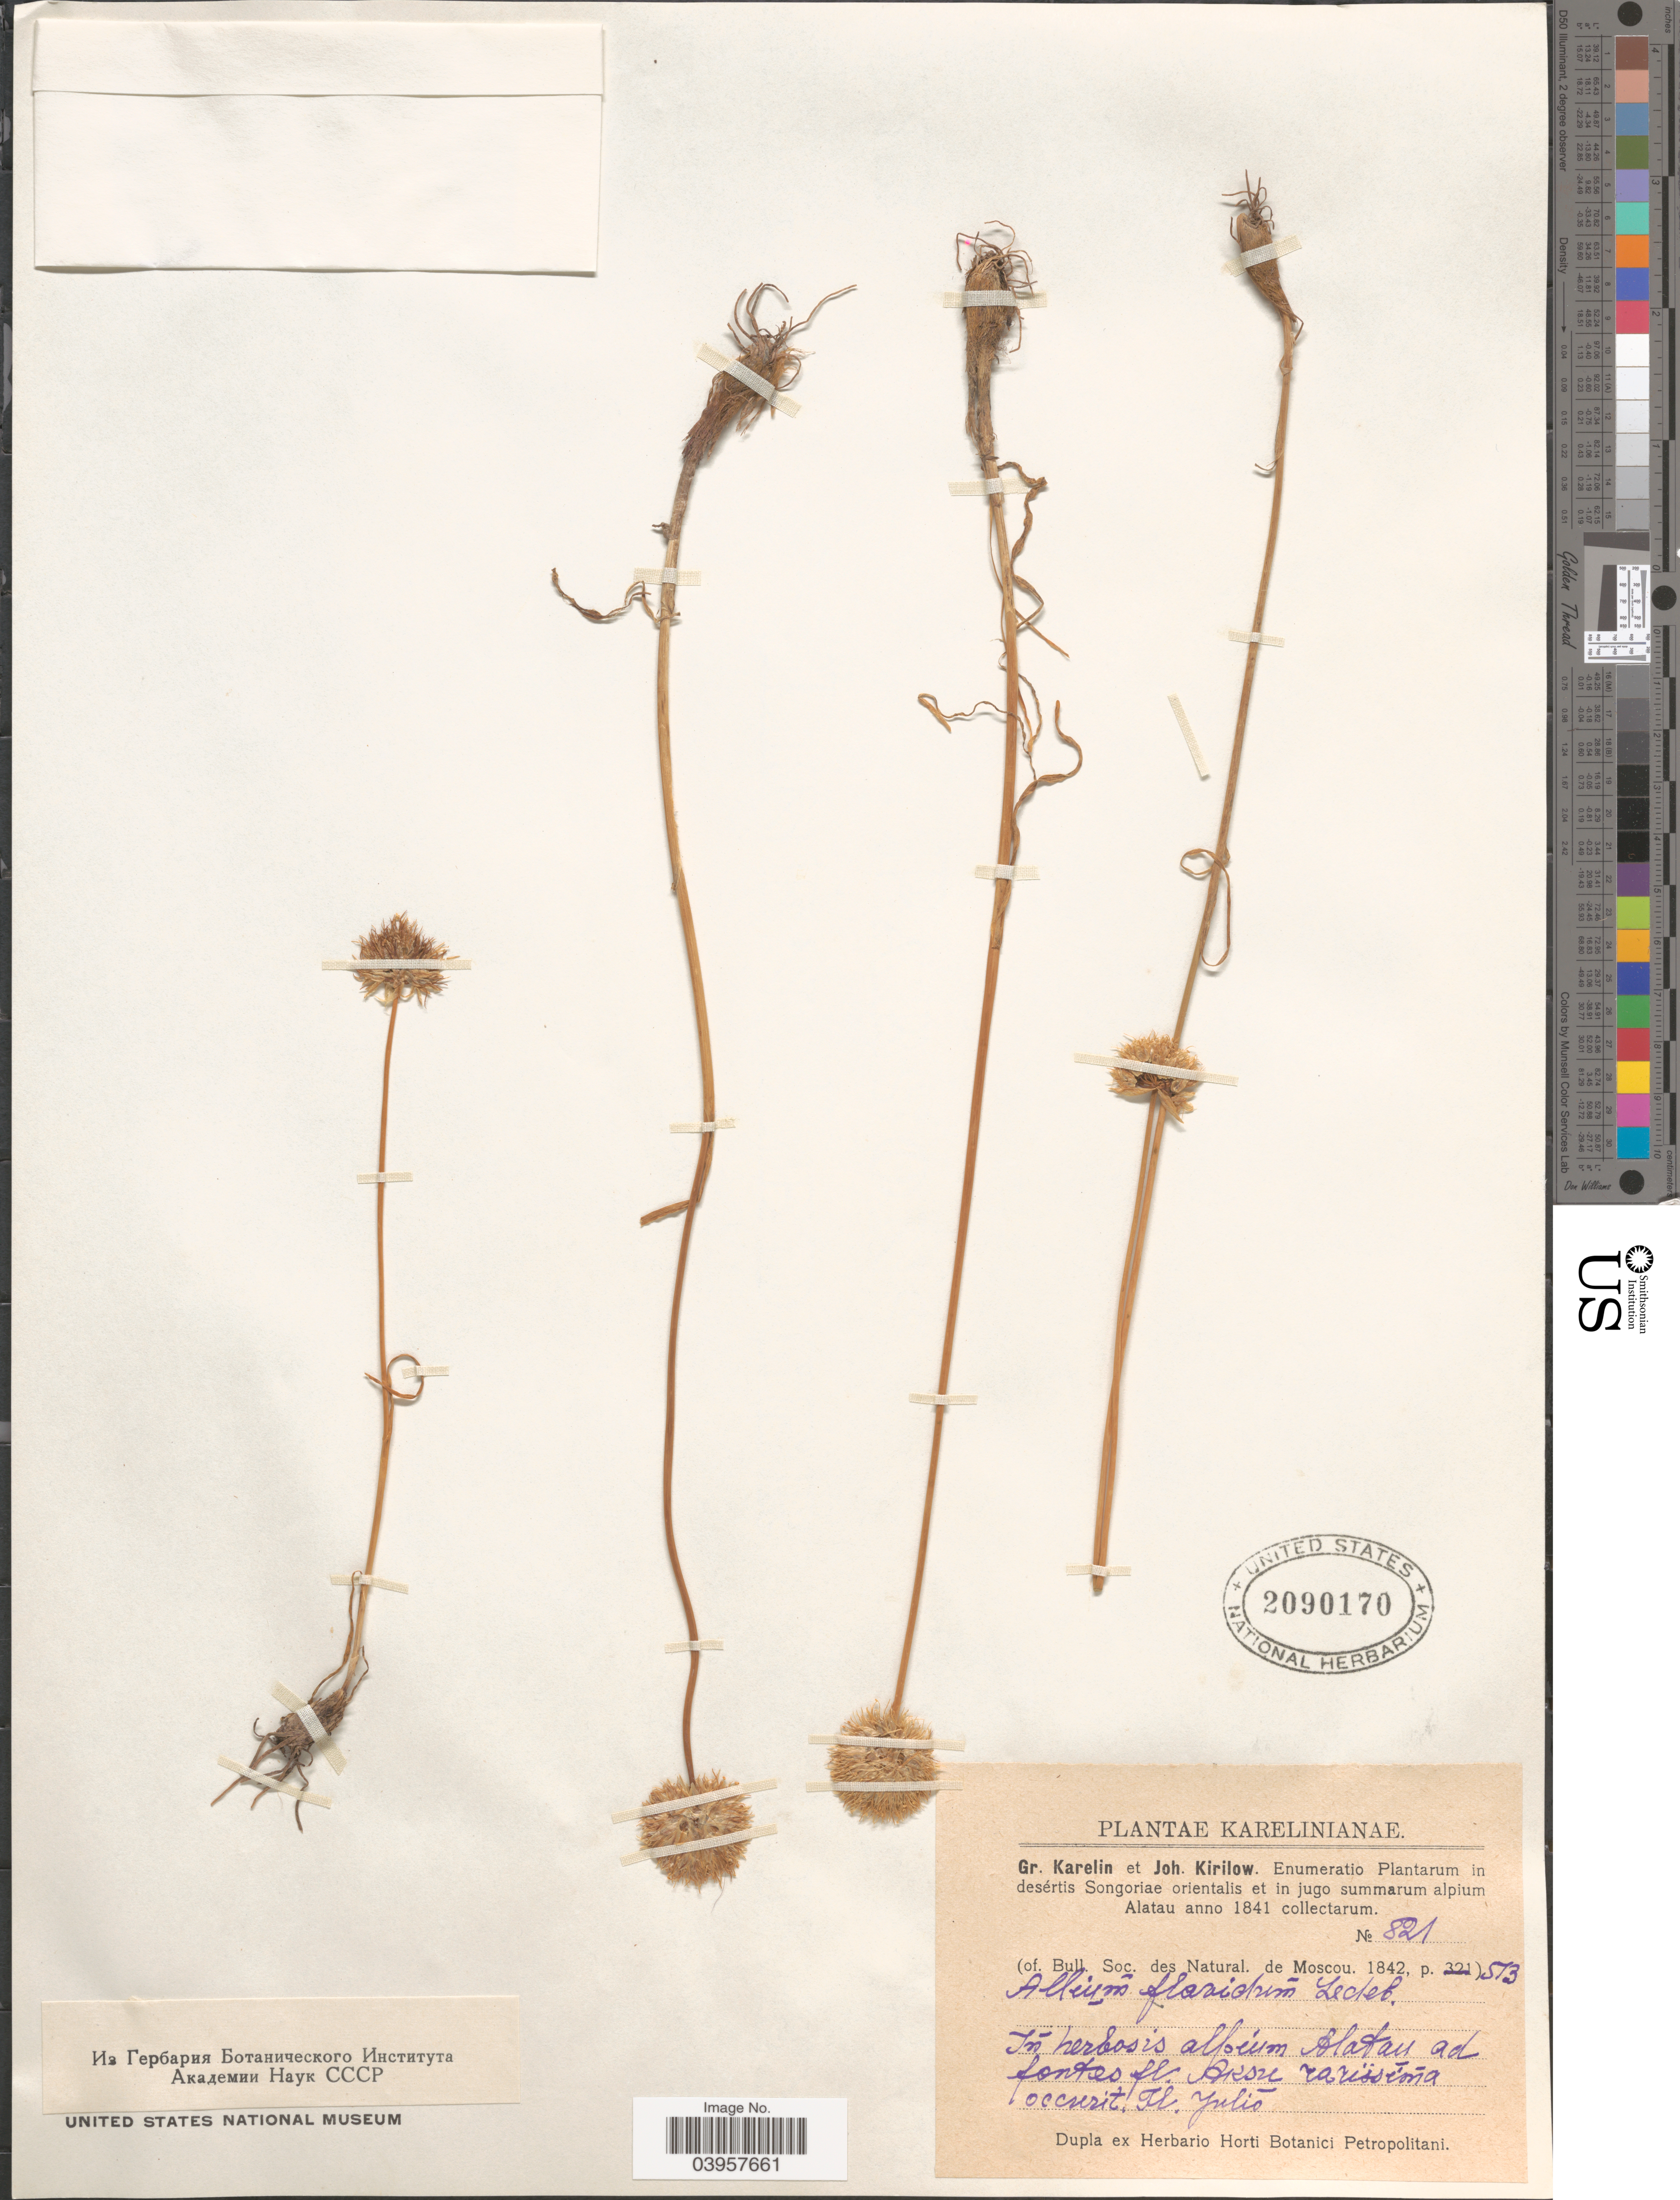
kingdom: Plantae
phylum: Tracheophyta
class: Liliopsida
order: Asparagales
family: Amaryllidaceae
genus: Allium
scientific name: Allium flavidum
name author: Ledeb.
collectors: G. S. Karelin & I. P. Kirilov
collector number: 821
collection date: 1841-07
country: Kazakhstan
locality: In desértis Songoriae orientalis et in jugo summarum alpium Alatau. In herbosis alpium Alatau ad fontes fl. Aksu rarissima.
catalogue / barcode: US 2090170